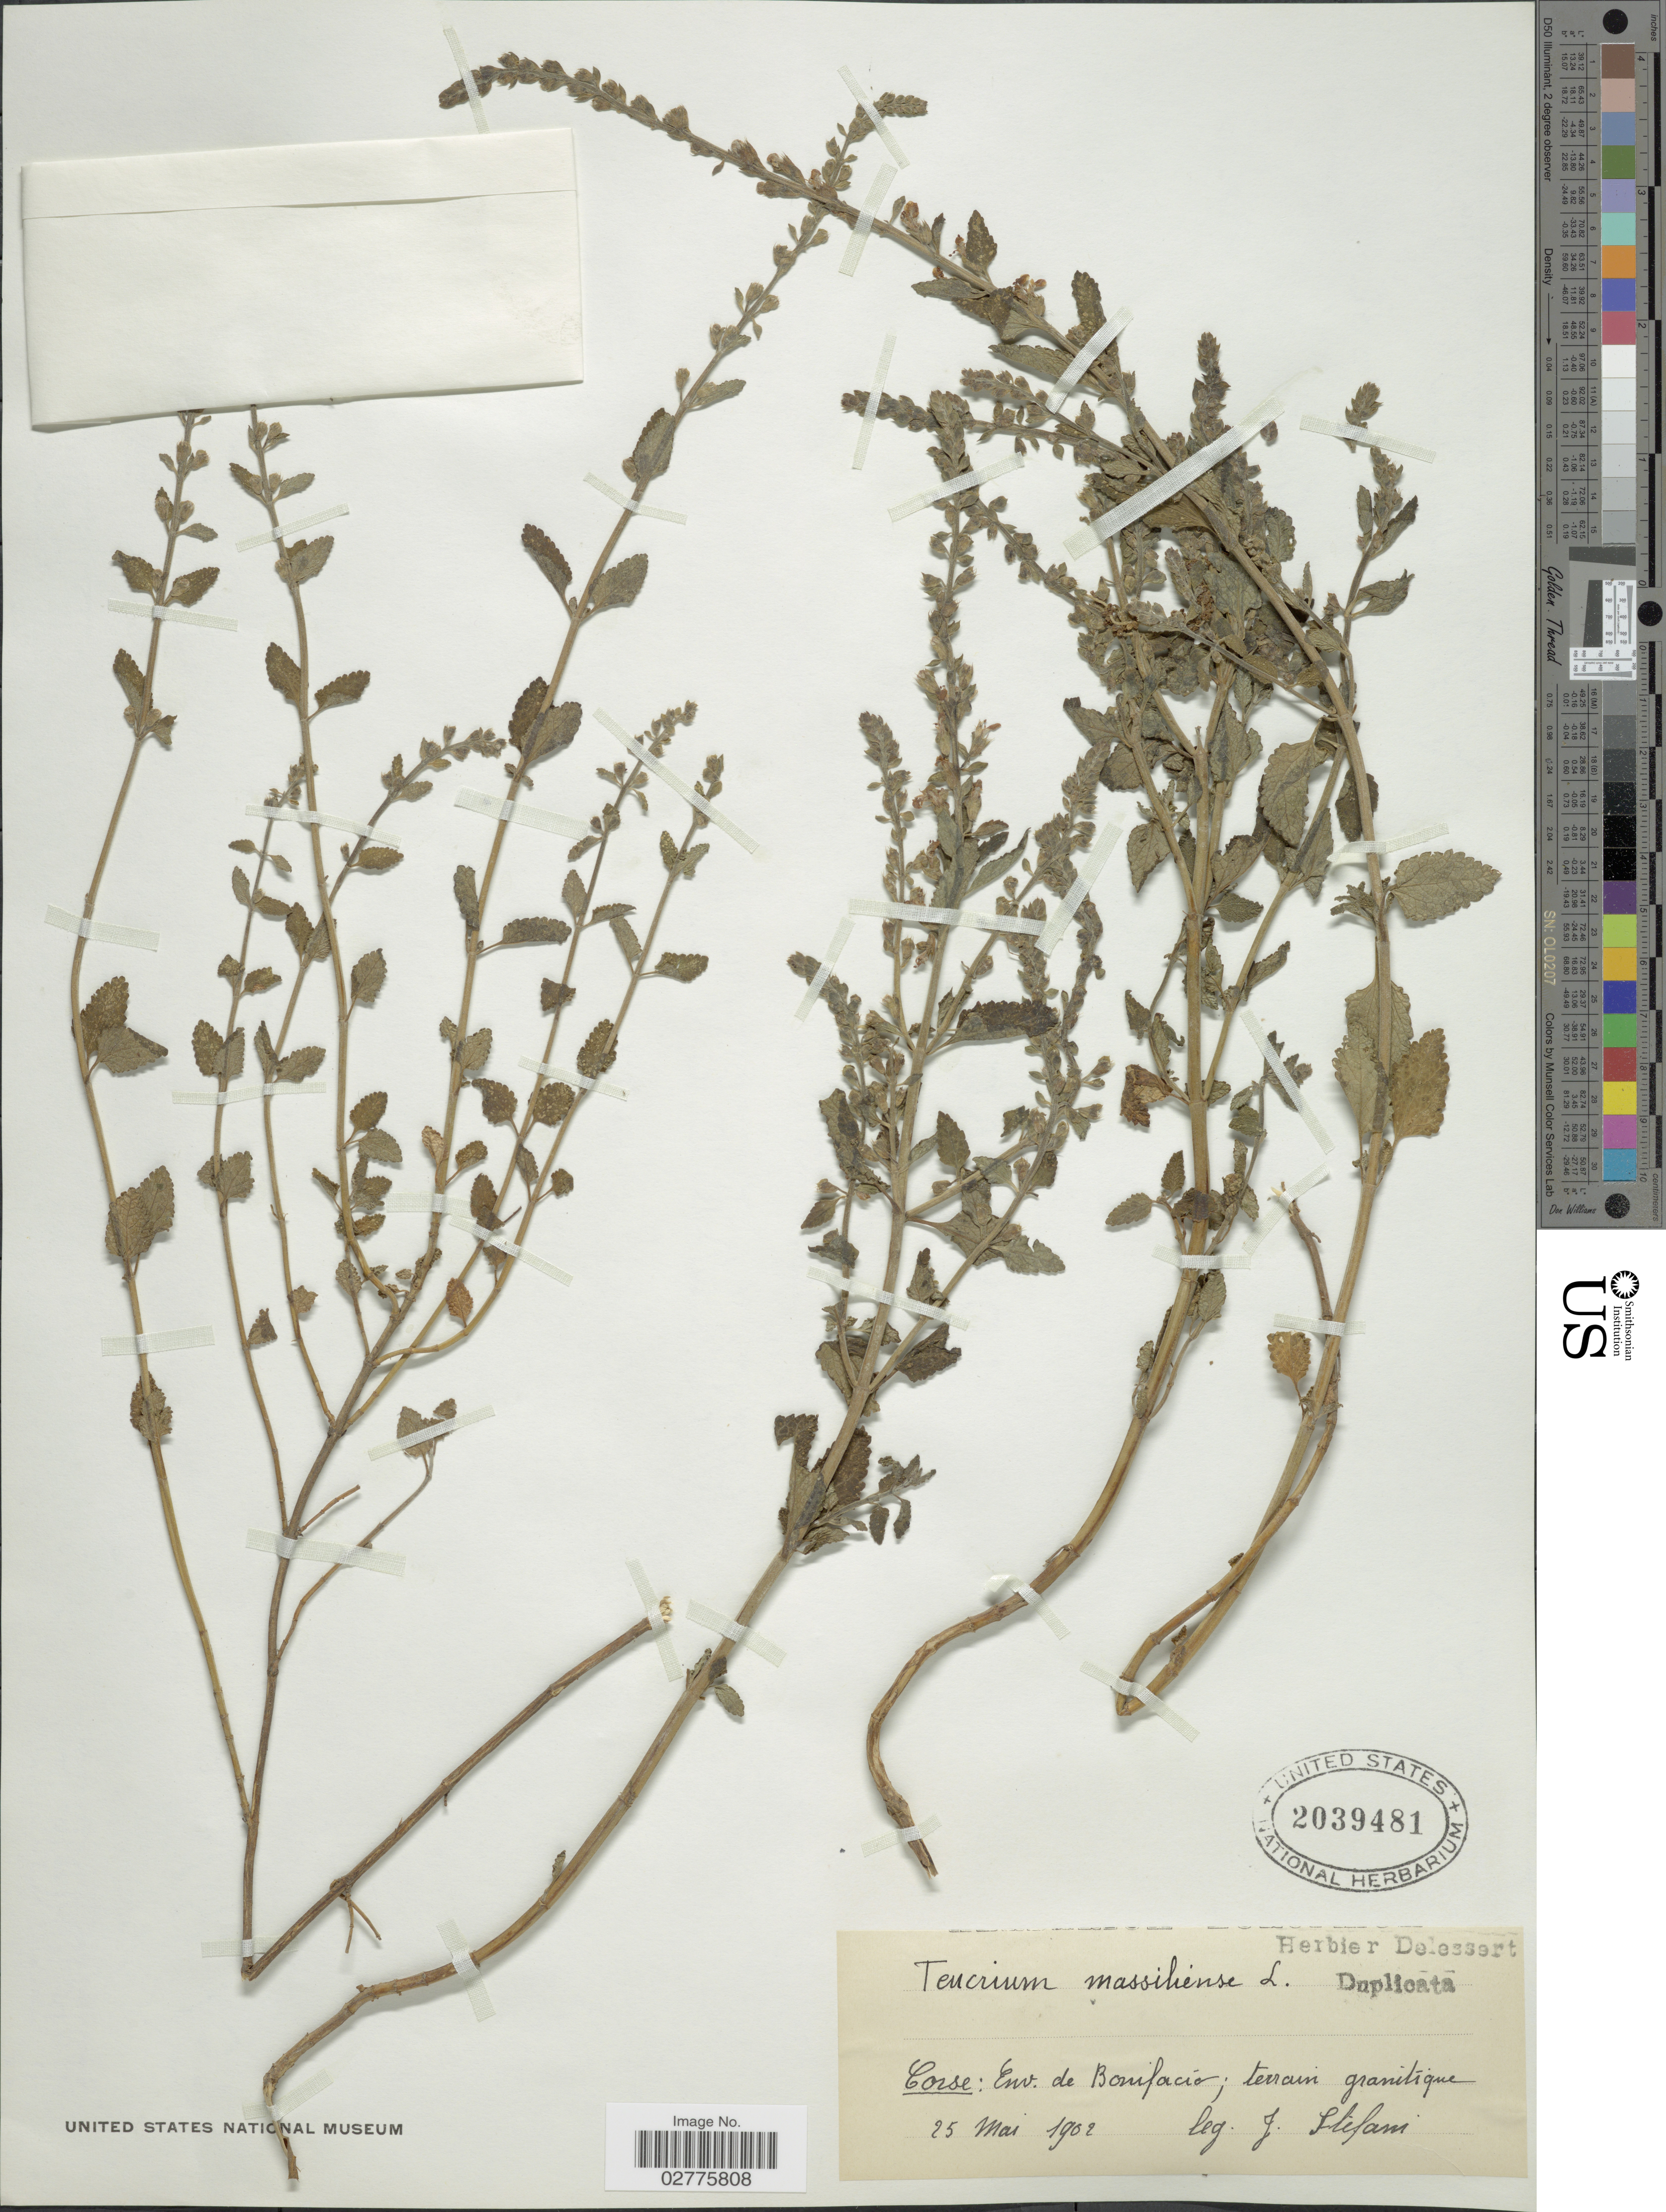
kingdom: Plantae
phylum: Tracheophyta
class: Magnoliopsida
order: Lamiales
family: Lamiaceae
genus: Teucrium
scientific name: Teucrium massiliense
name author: L.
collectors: J. Stefani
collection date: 1902-05-25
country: France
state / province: Corsica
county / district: Corse-du-Sud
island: Corse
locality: Corse: Env. de Bonifacio.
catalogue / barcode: US 2039481